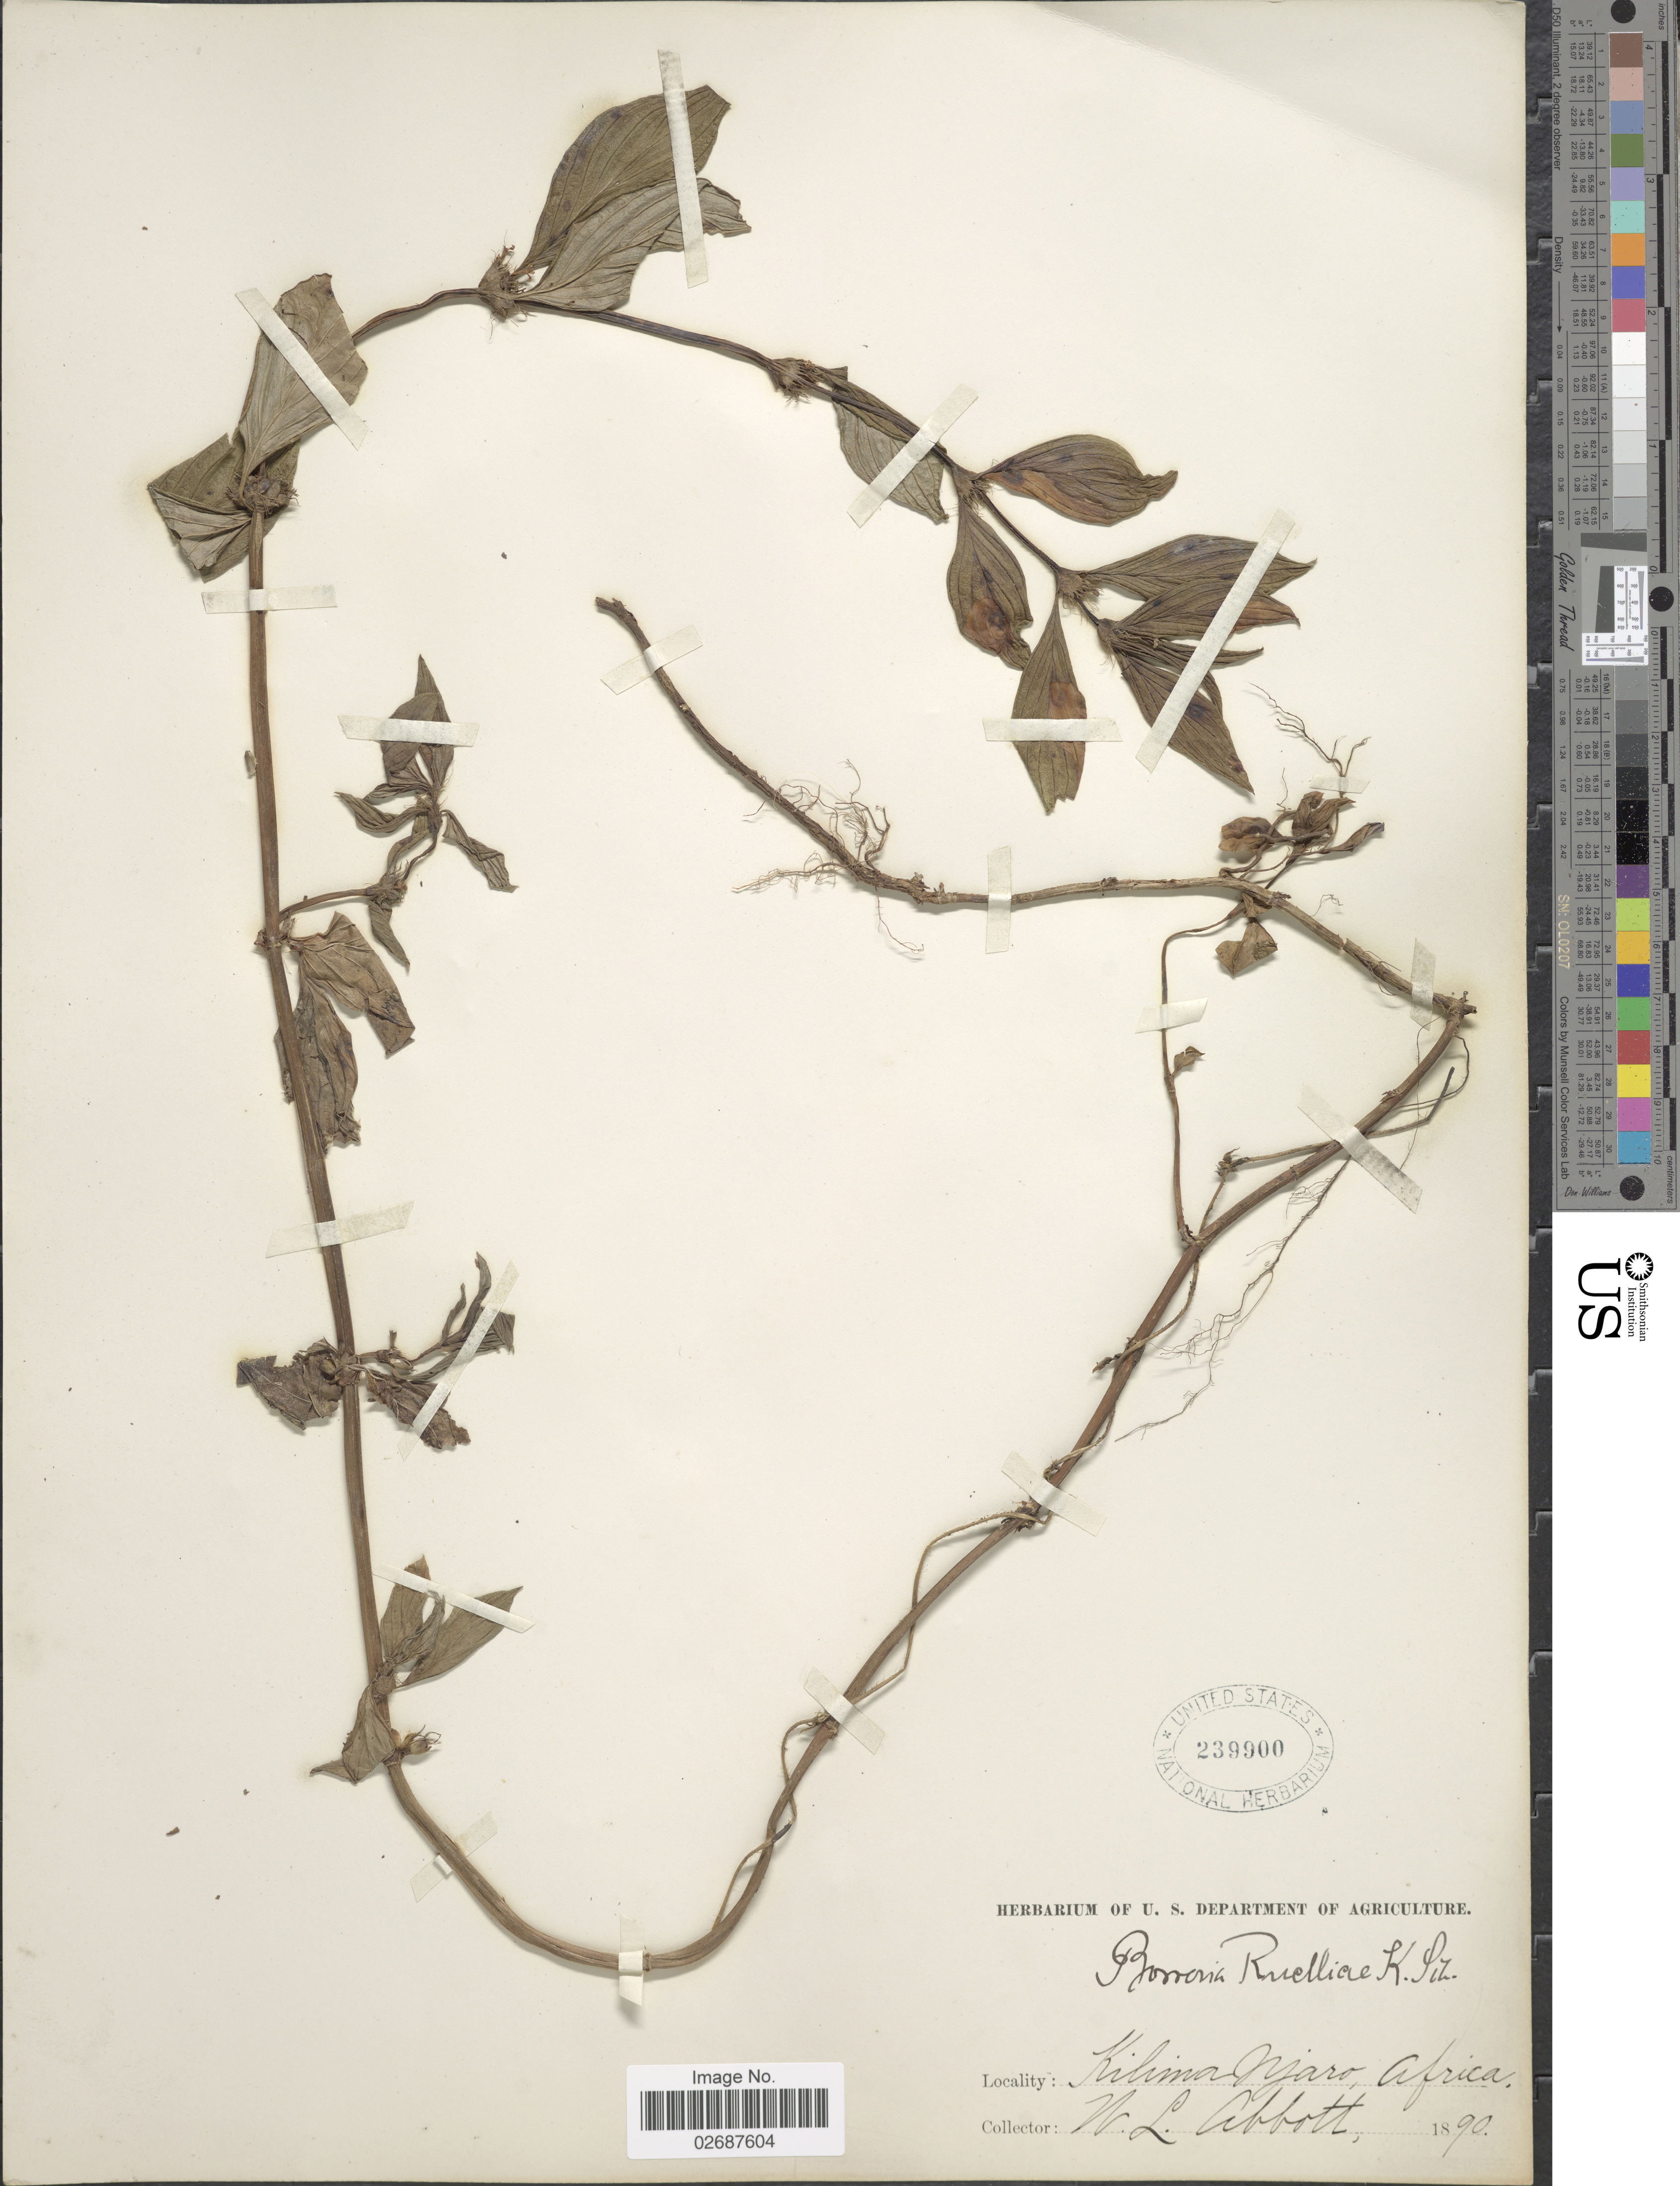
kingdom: Plantae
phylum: Tracheophyta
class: Magnoliopsida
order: Gentianales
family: Rubiaceae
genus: Borreria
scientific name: Borreria ruelliae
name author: (DC.) K. Schum. ex Thoms.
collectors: W. L. Abbott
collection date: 1890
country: Tanzania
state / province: Kilimanjaro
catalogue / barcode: US 239900